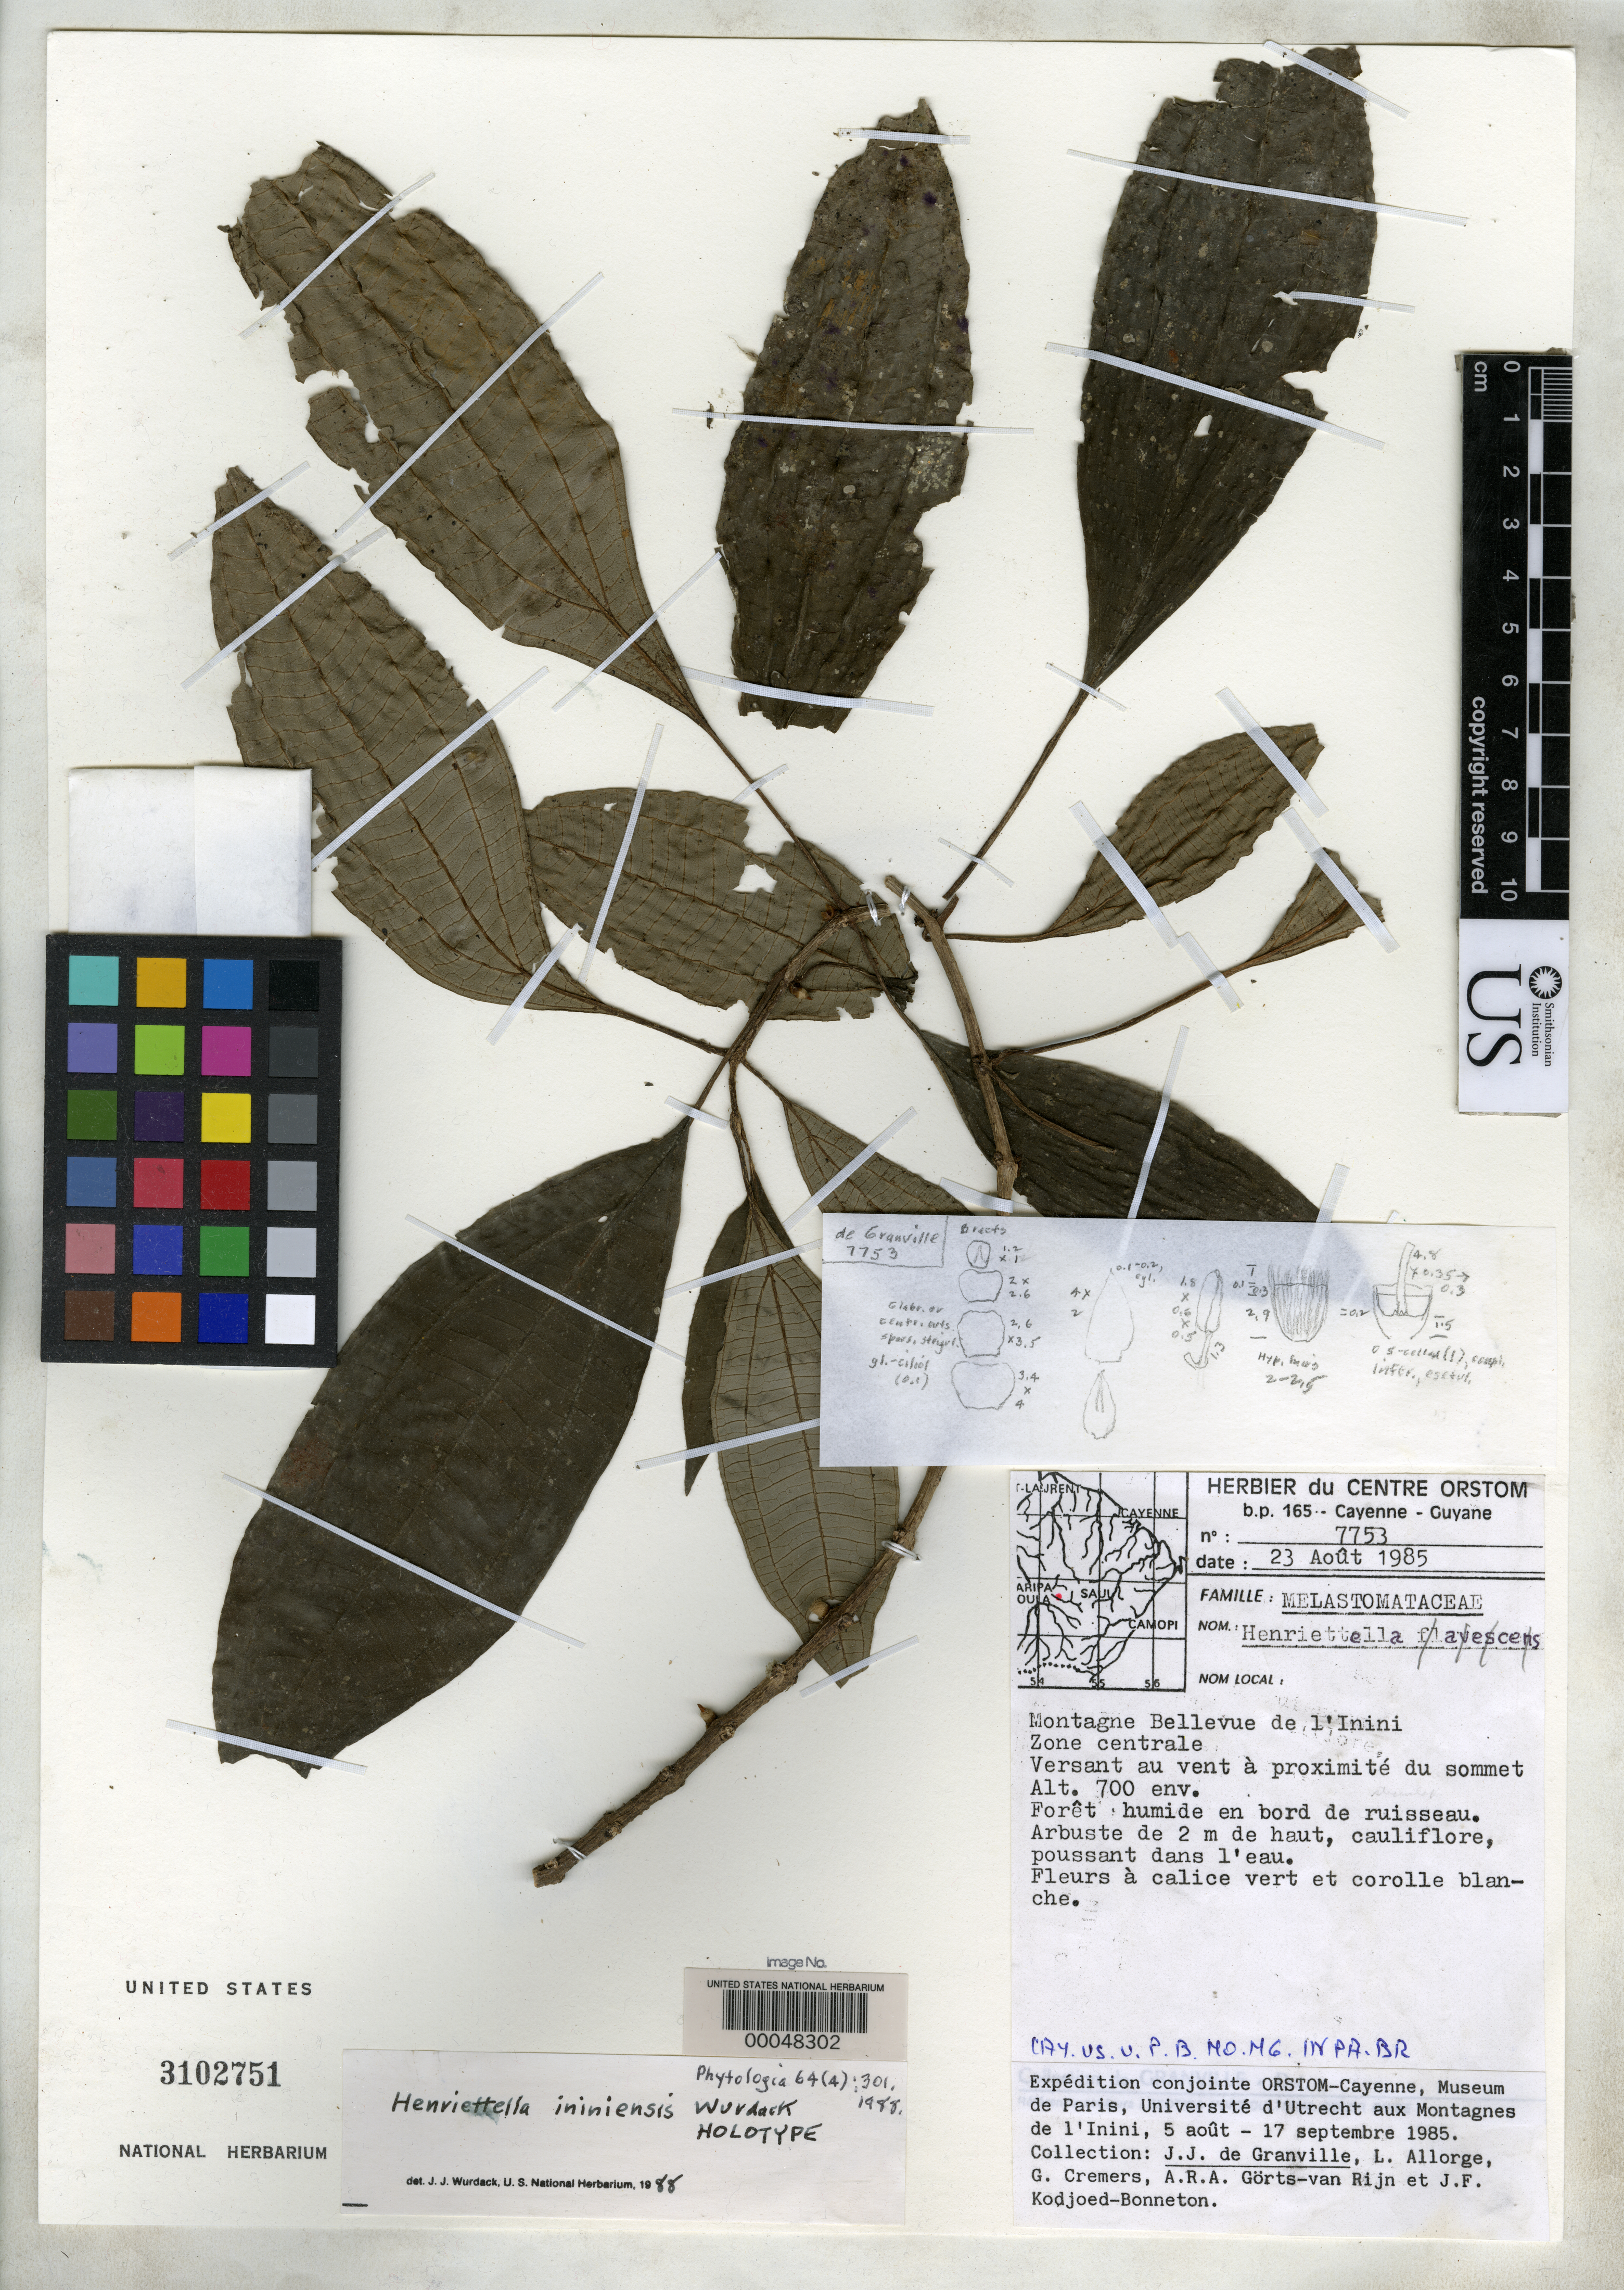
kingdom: Plantae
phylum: Tracheophyta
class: Magnoliopsida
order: Myrtales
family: Melastomataceae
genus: Henriettella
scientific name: Henriettella ininiensis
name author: Wurdack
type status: Holotype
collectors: J.-J. de Granville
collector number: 7753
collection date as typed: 23 Aug 1985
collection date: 1985-08-23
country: French Guiana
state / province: Inini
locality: Mt. Bellvue de l'Inini.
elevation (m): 700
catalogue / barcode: US 3012751